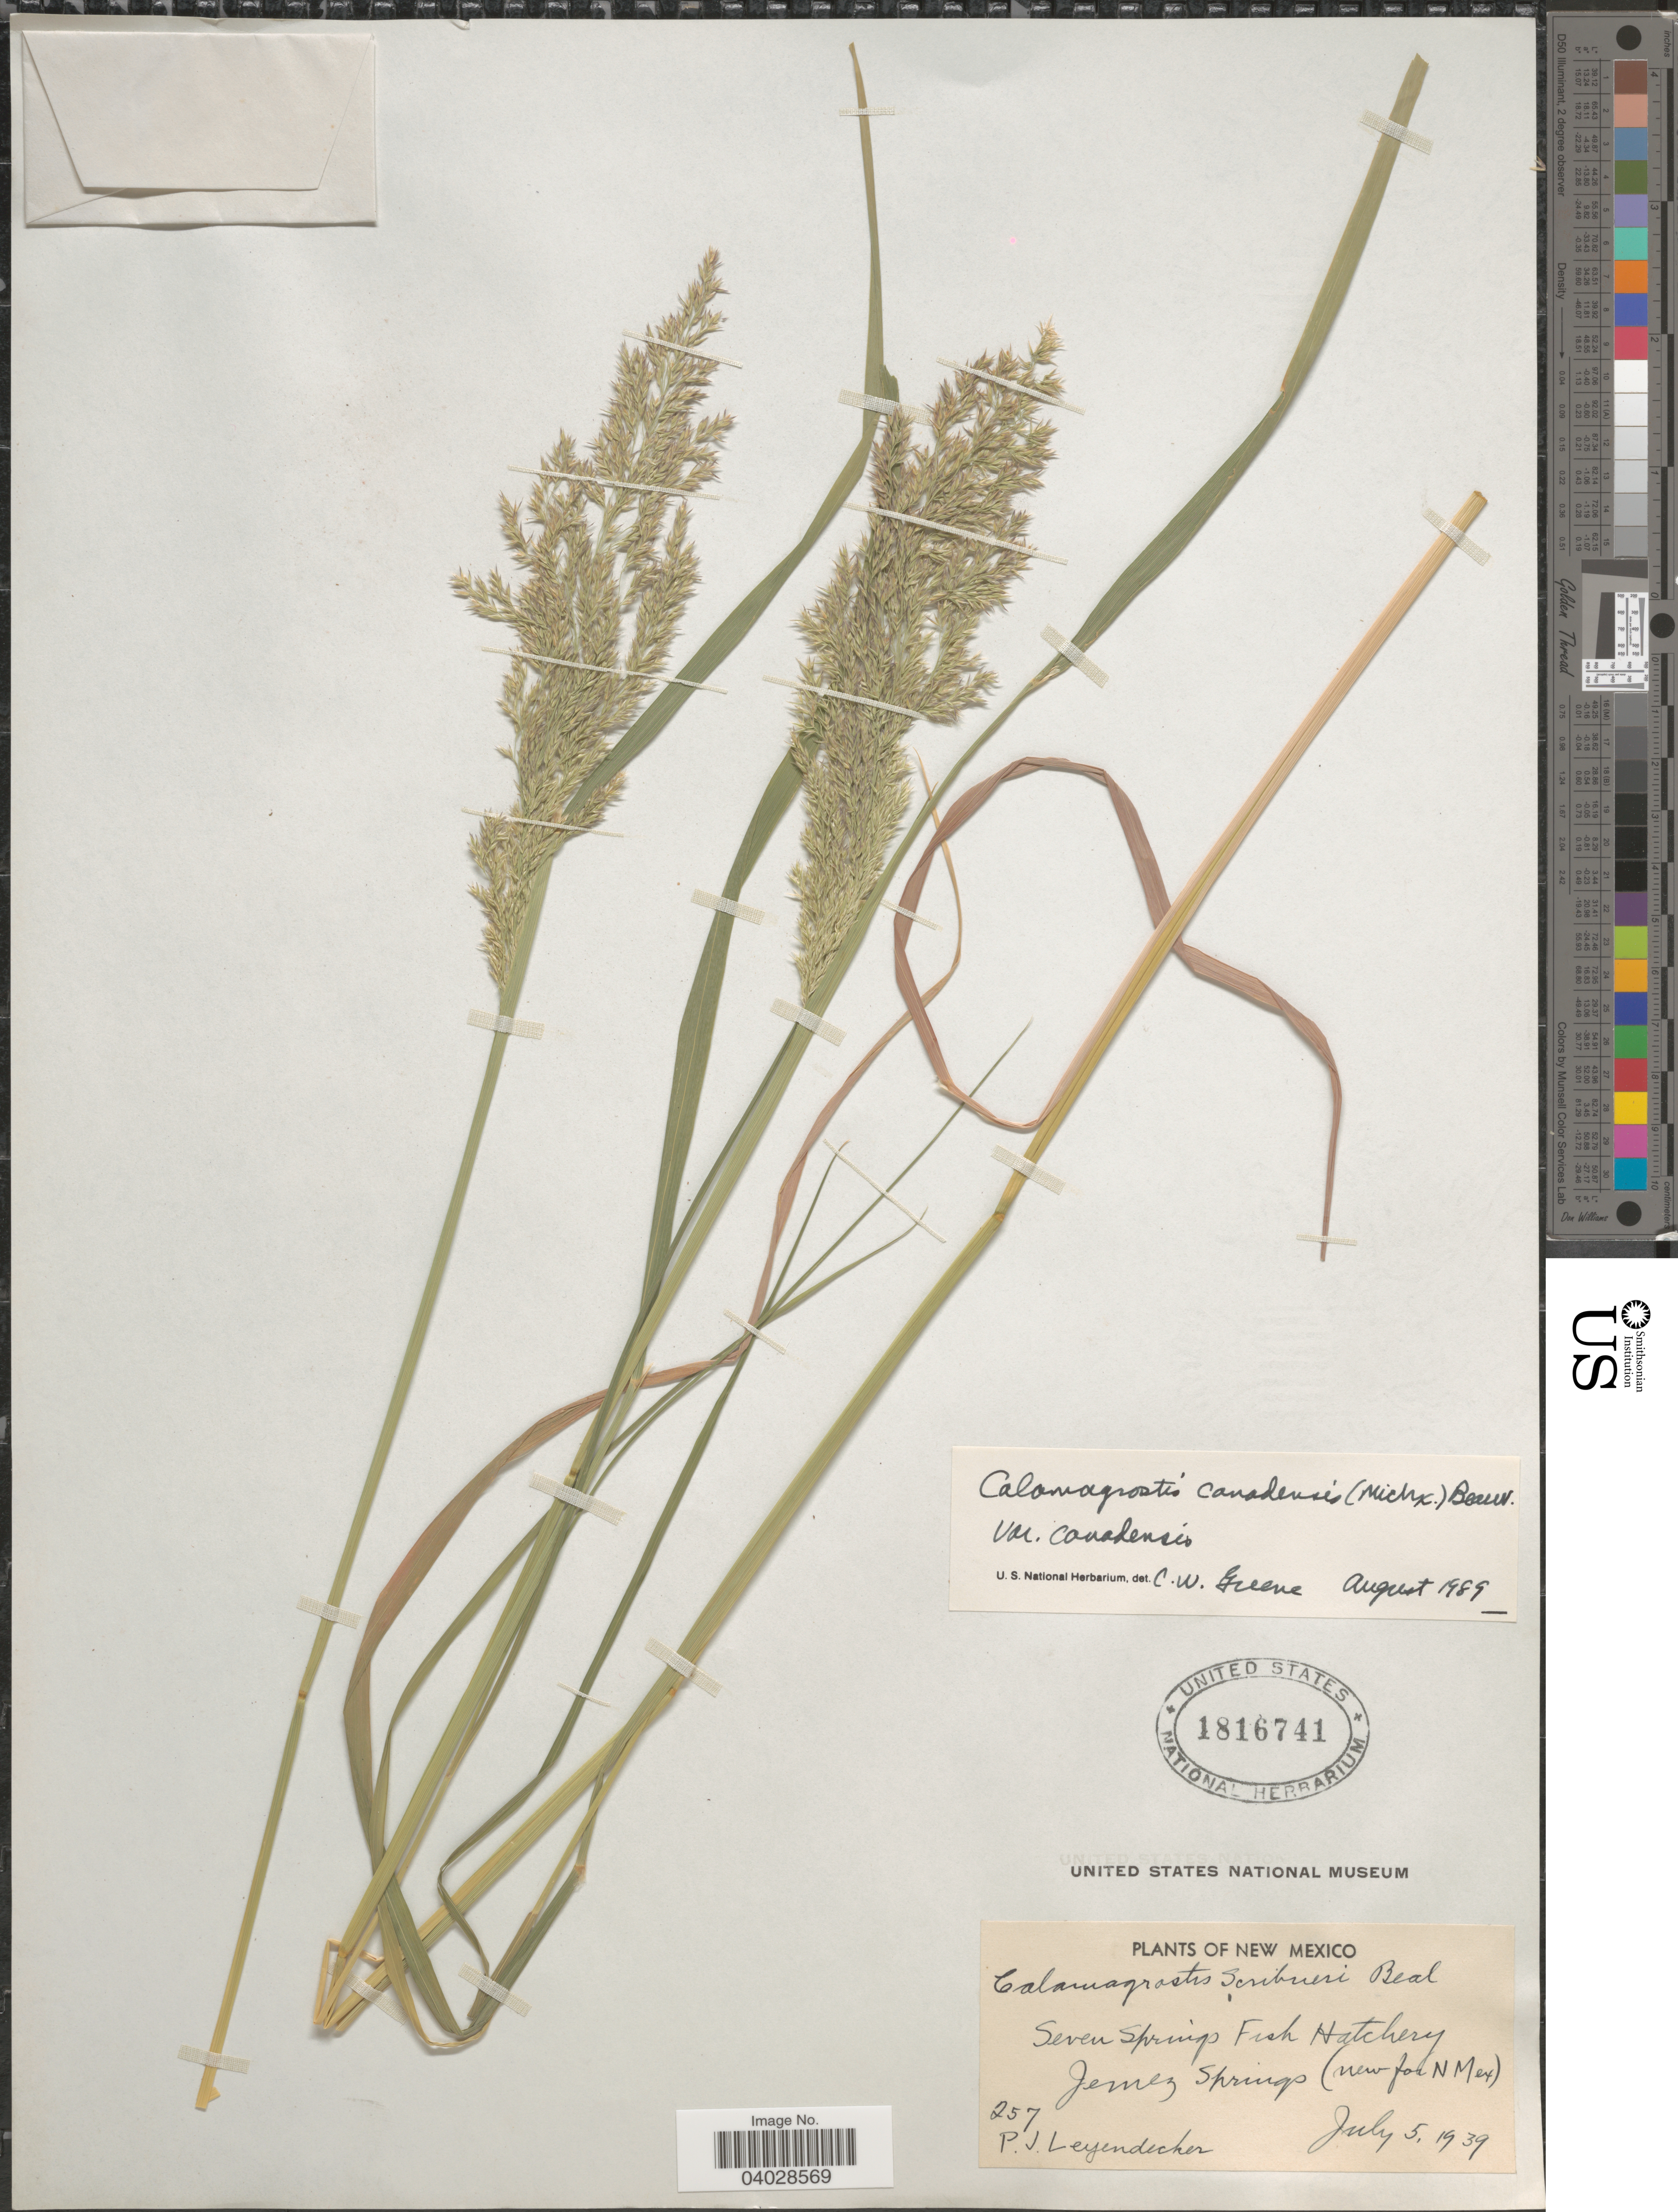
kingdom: Plantae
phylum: Tracheophyta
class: Liliopsida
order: Poales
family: Poaceae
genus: Calamagrostis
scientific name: Calamagrostis canadensis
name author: (Michx.) P. Beauv.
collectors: P. Leyendecker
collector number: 257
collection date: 1939-07-05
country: United States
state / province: New Mexico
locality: Seven Springs Fish Hatchery, Jemez Springs (new for N Mex).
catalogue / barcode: US 1816741